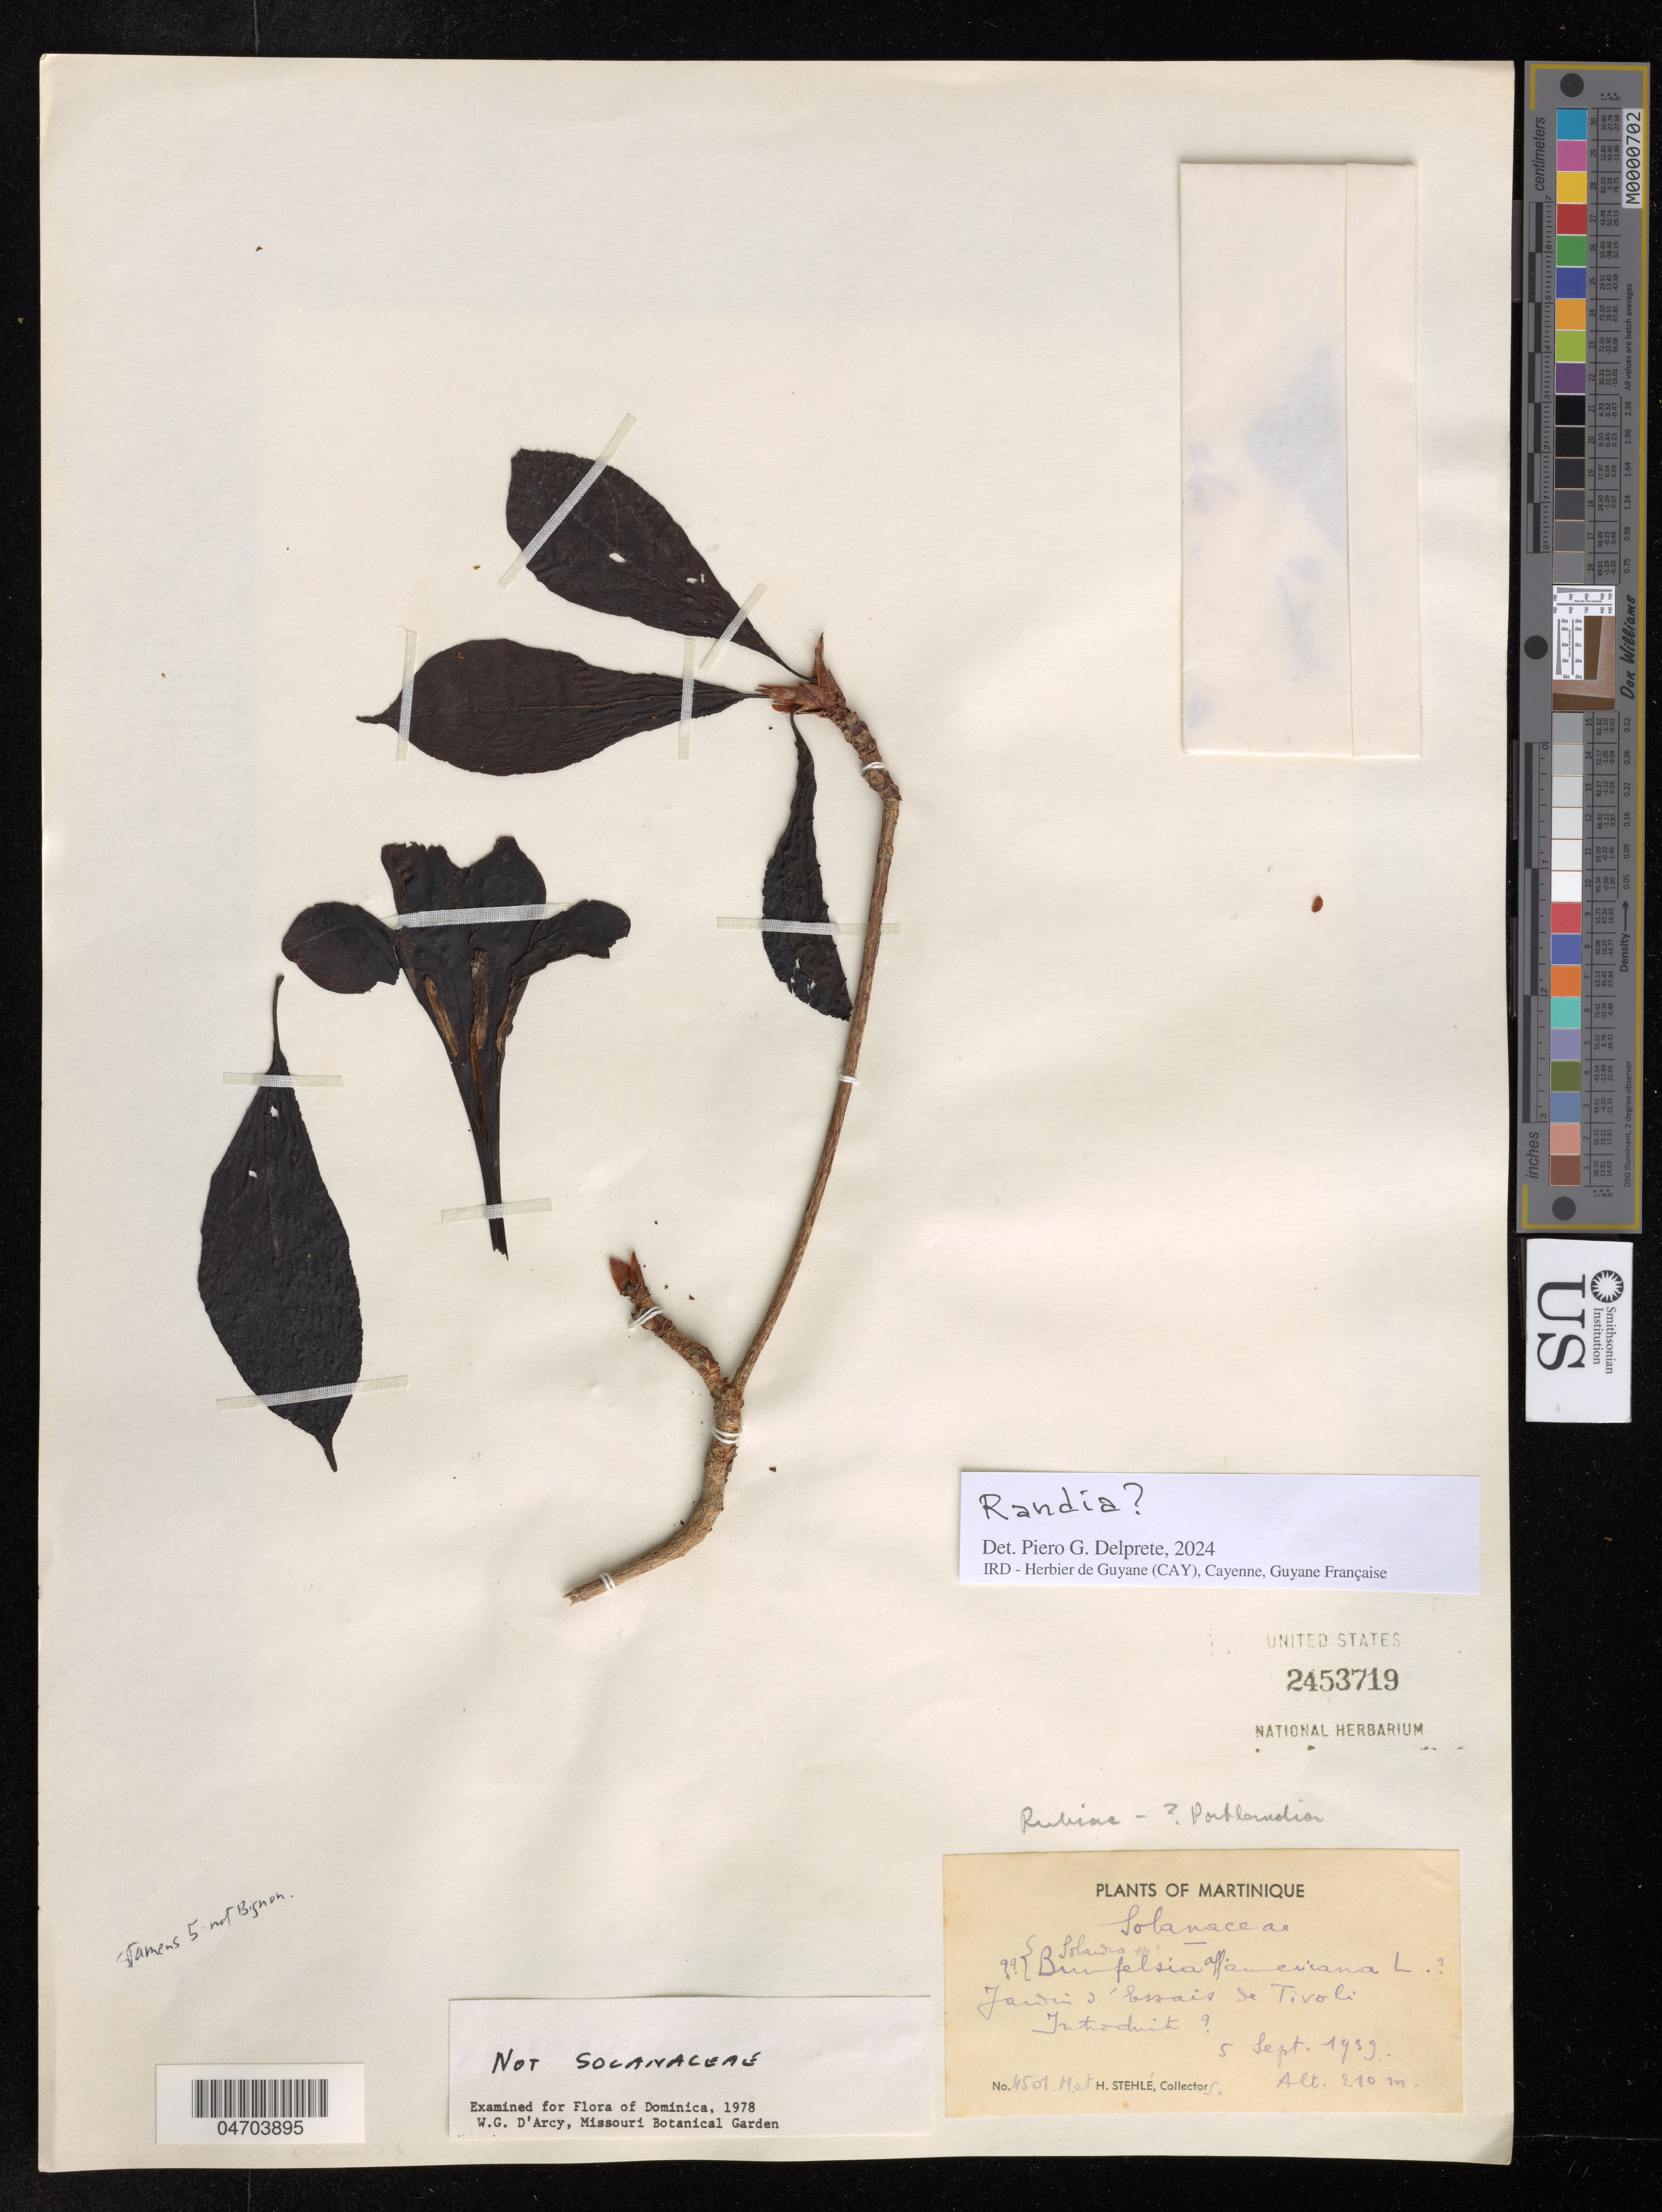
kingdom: Plantae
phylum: Tracheophyta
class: Magnoliopsida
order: Gentianales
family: Rubiaceae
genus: Randia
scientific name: Randia sp.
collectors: M. Stehlé & H. Stehlé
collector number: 4501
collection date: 1939-09-05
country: Martinique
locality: Jardin d'Essais de Tivoli.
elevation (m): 210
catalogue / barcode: US 2453719